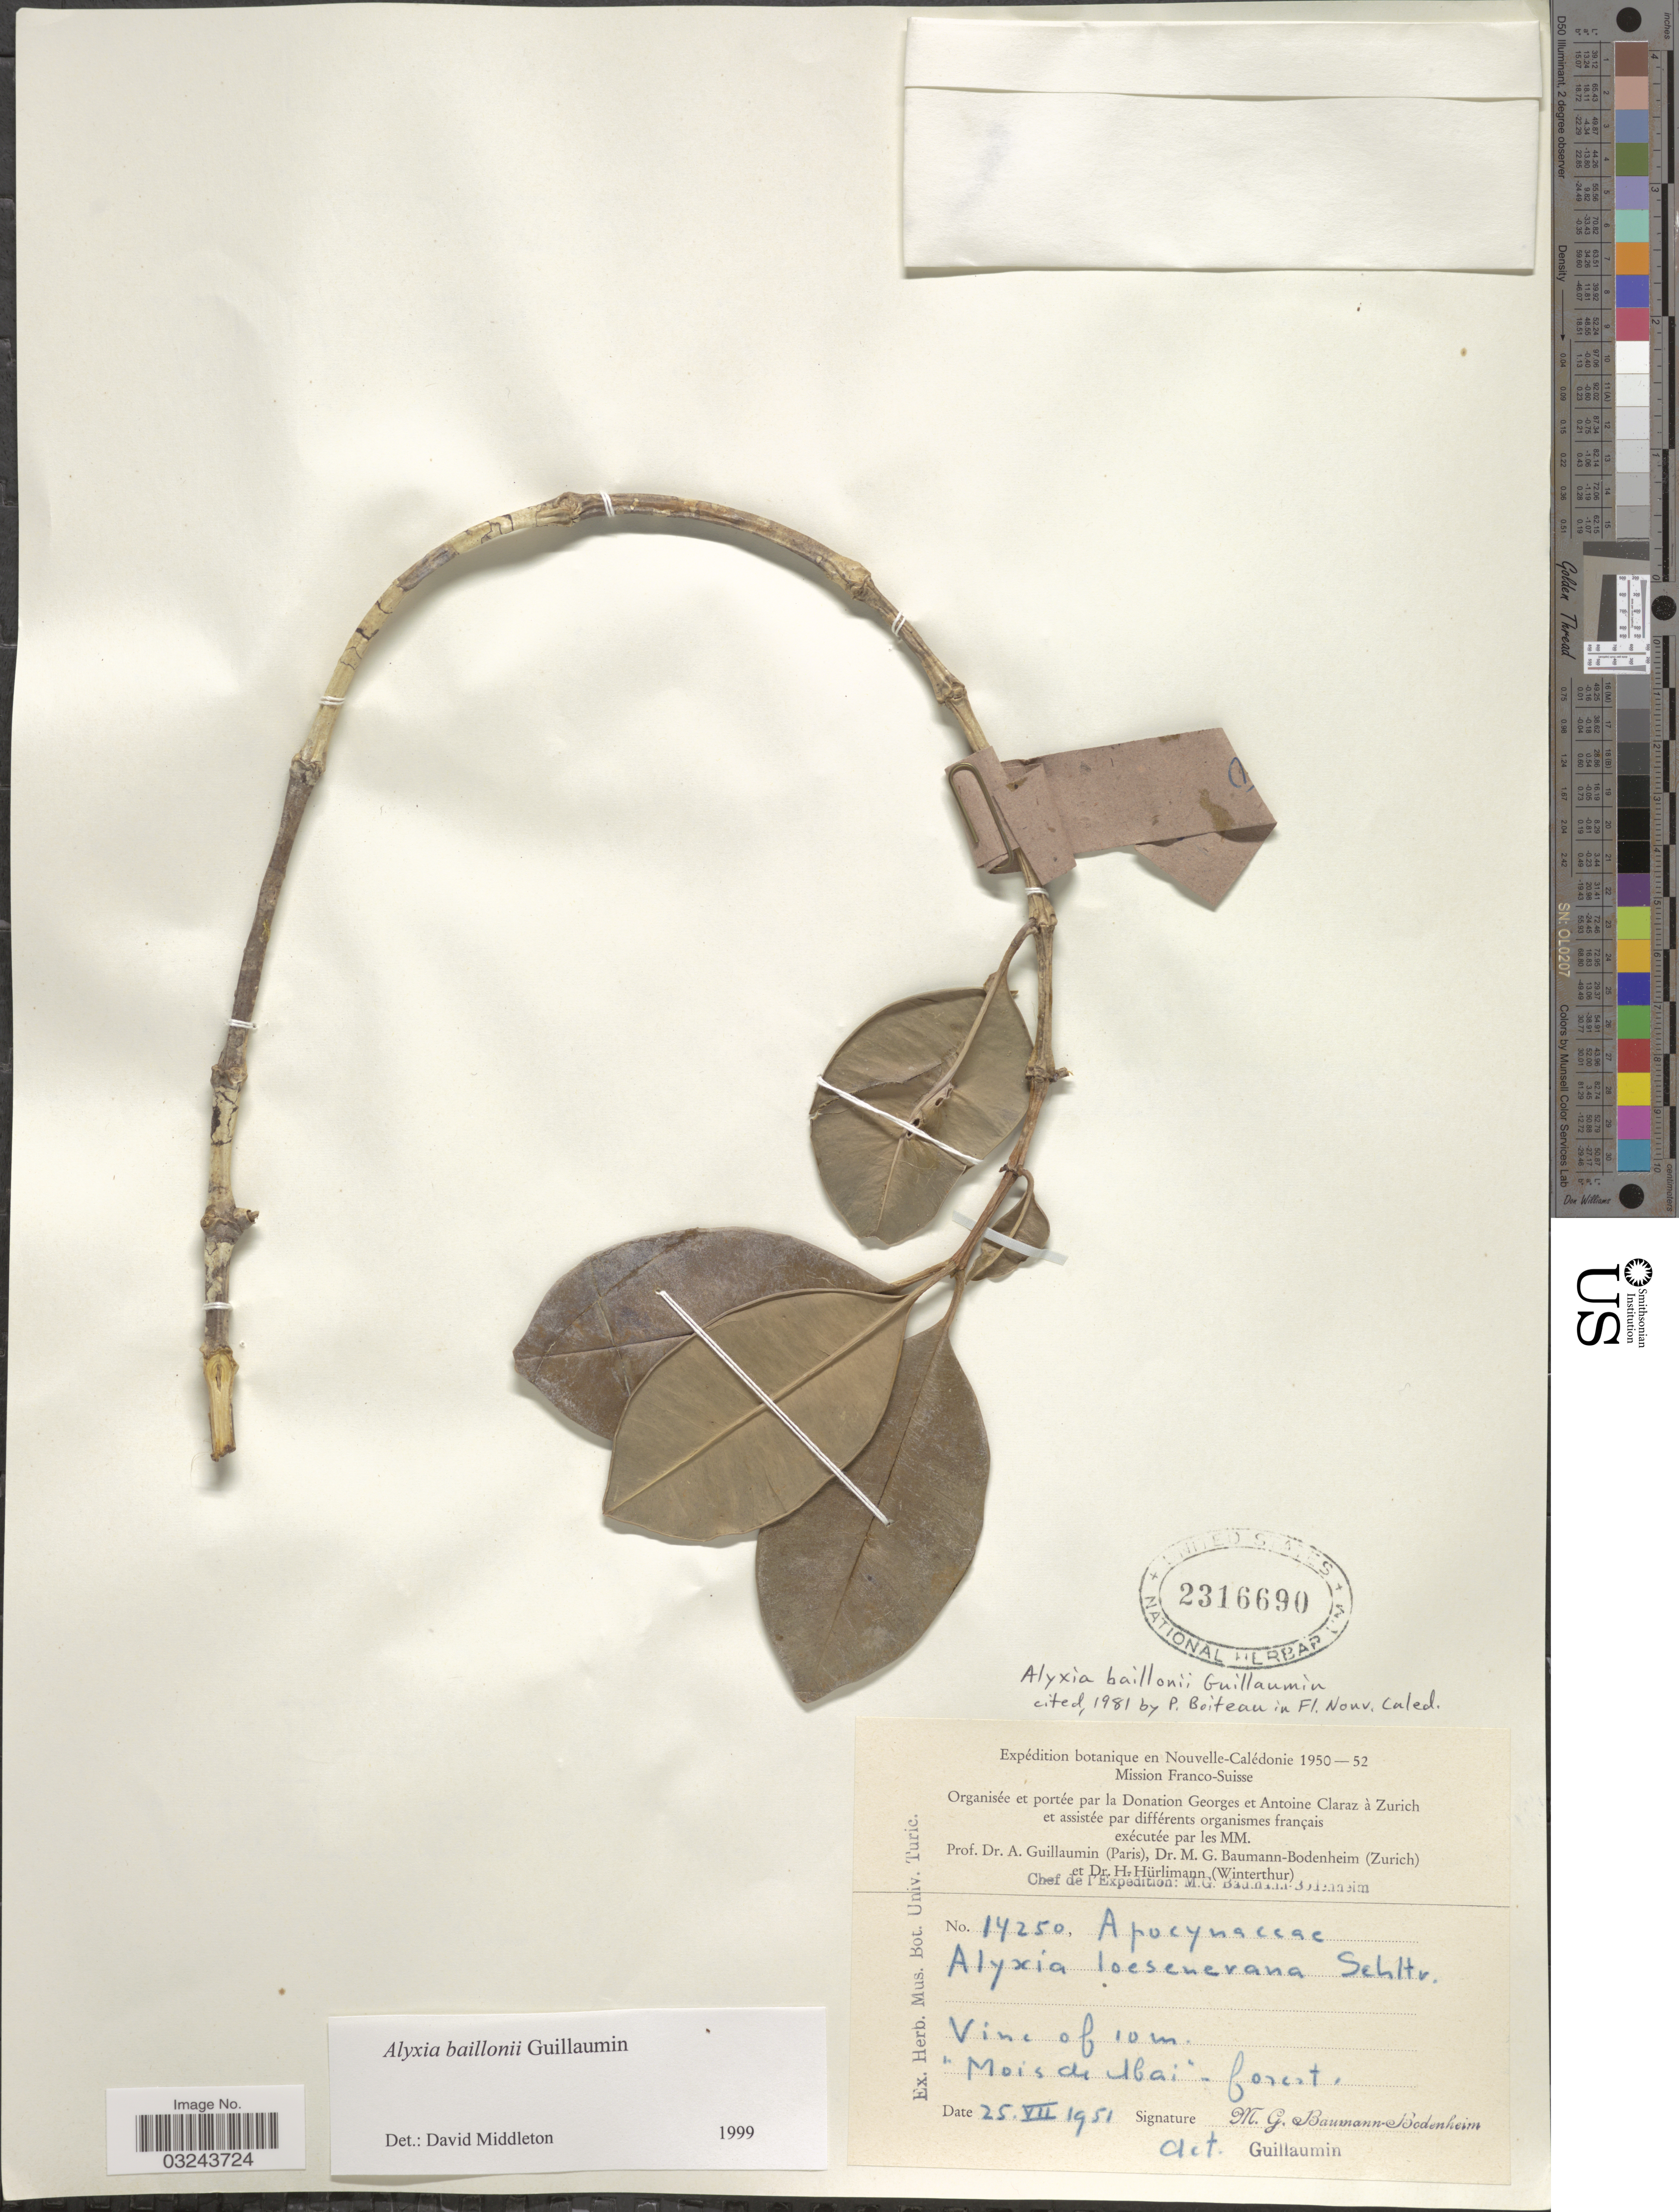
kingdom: Plantae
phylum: Tracheophyta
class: Magnoliopsida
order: Gentianales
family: Apocynaceae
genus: Alyxia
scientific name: Alyxia baillonii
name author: Guillaumin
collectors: M. G. Baumann-Bodenheim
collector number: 14250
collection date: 1951-07-25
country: New Caledonia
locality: Nouvelle-Calédonie. "Mois de Ubai"- forest.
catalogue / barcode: US 2316690